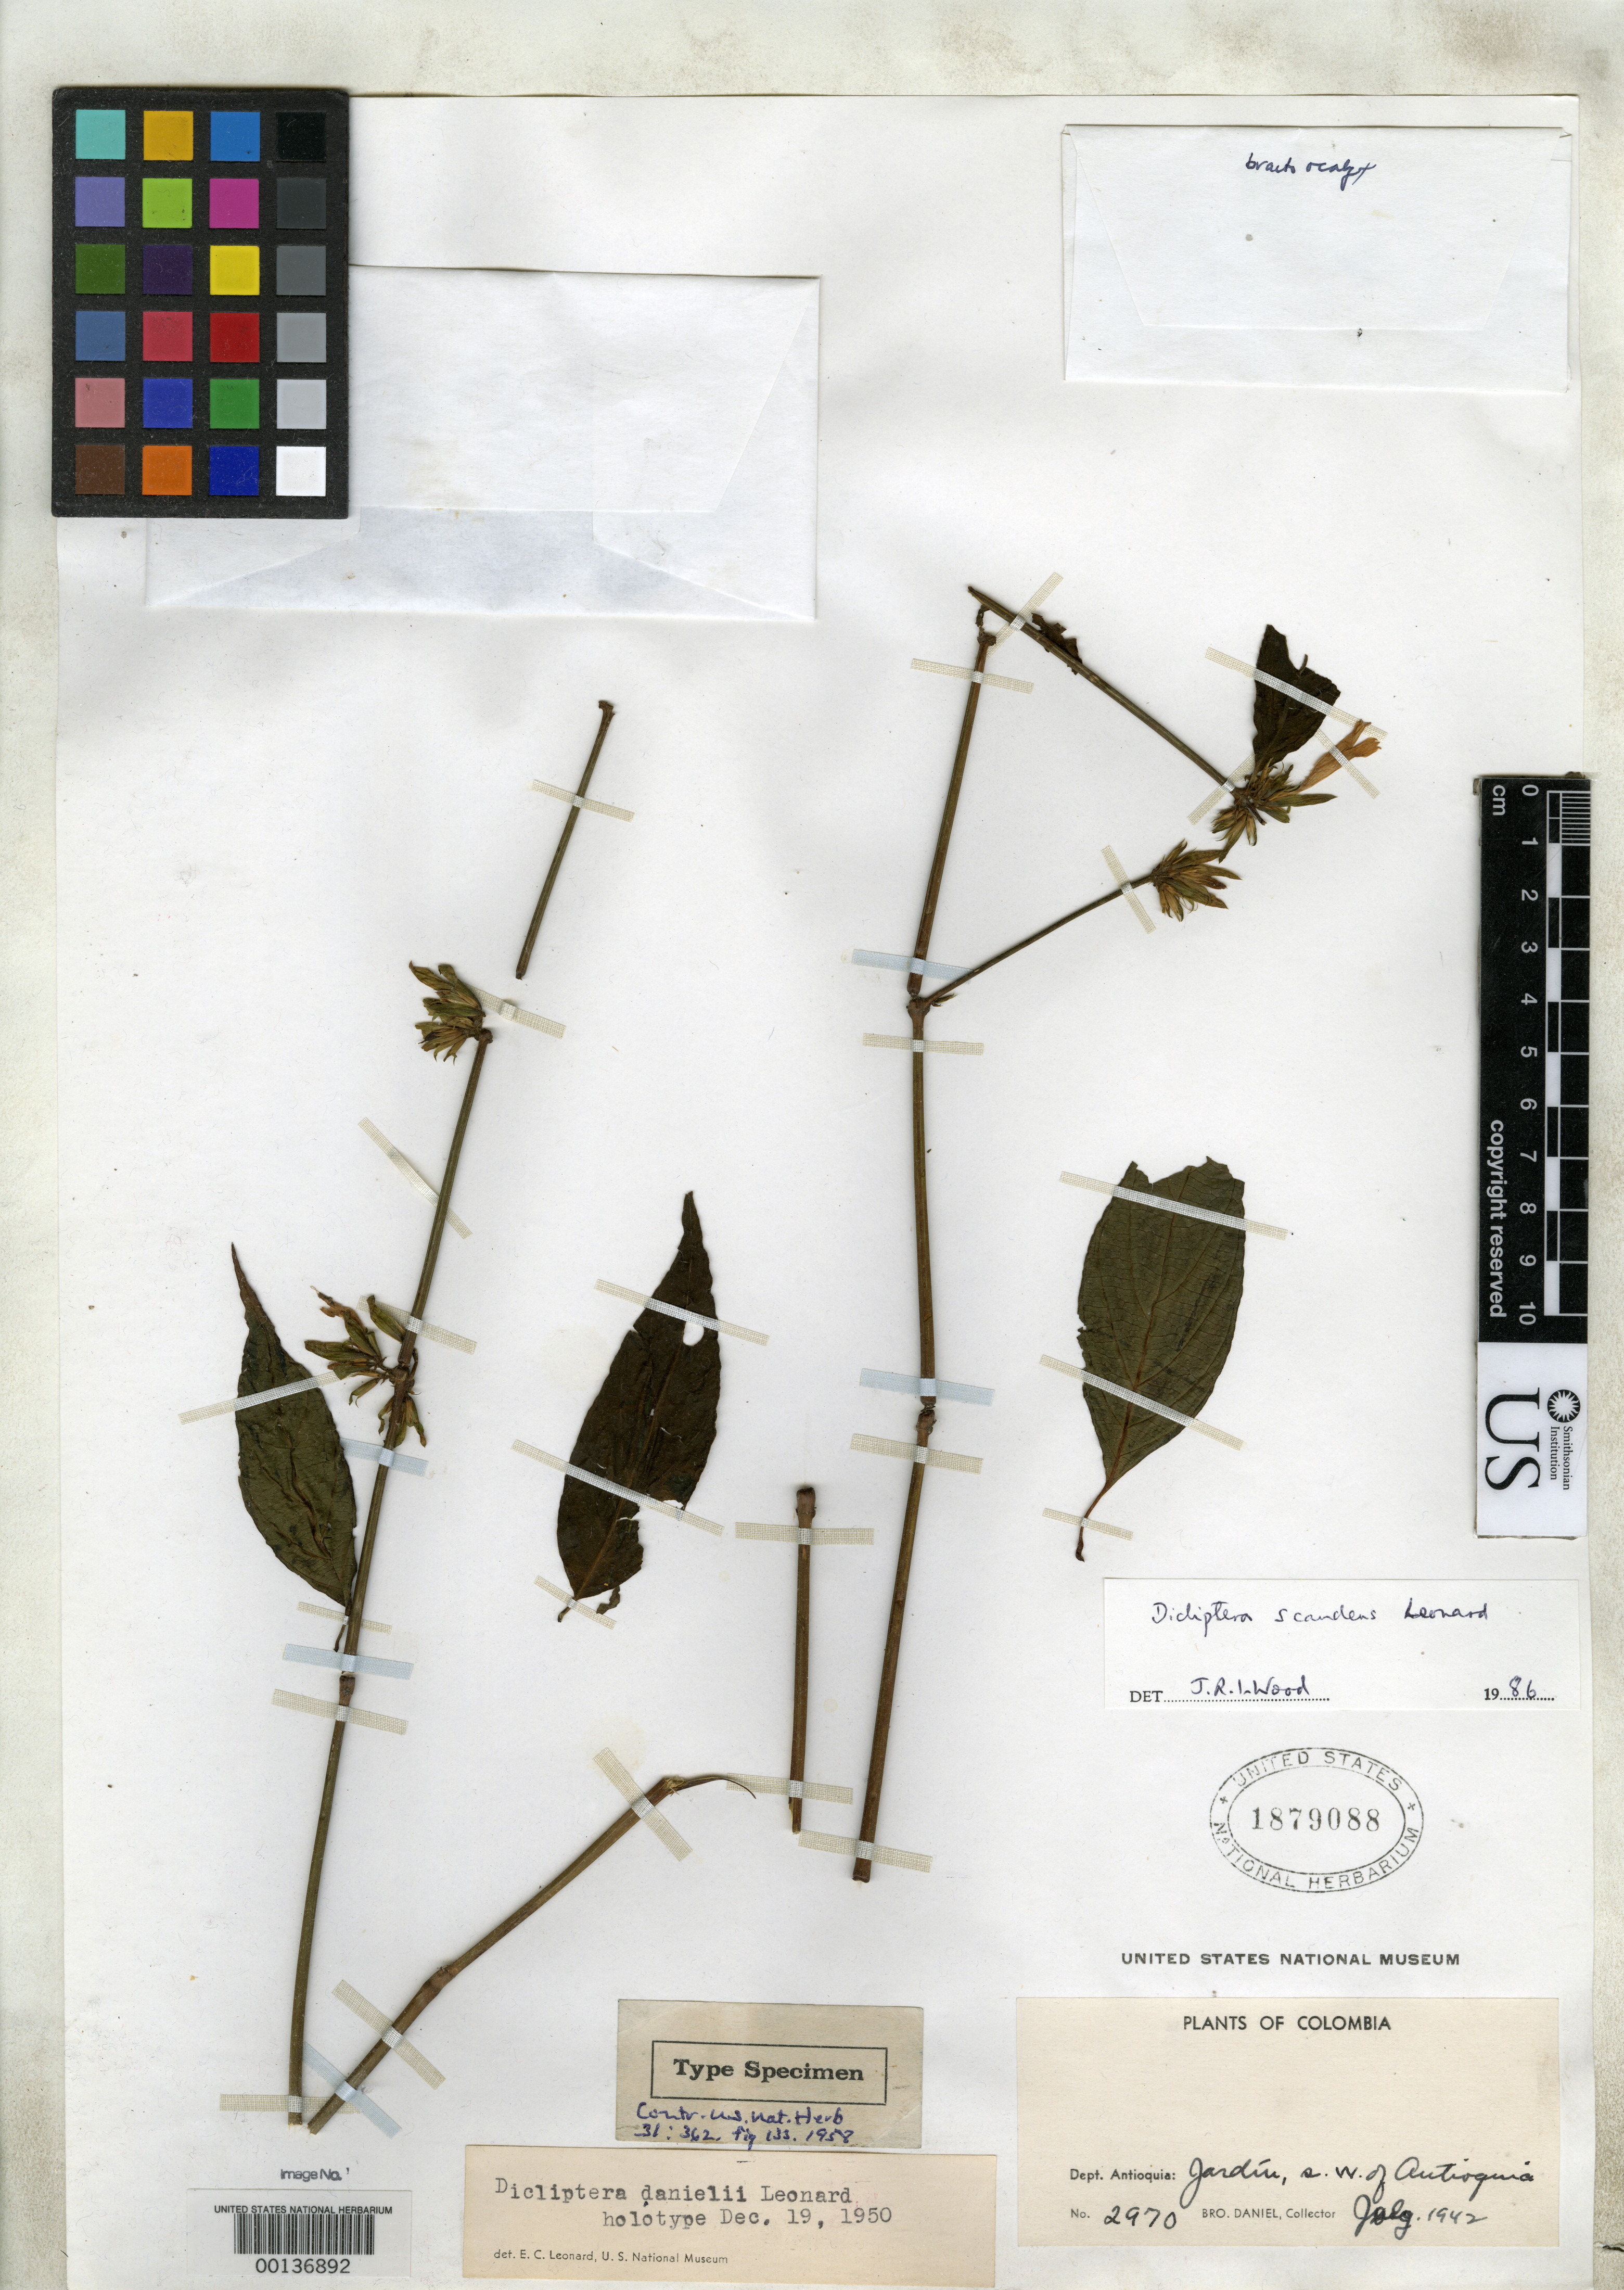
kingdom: Plantae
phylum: Tracheophyta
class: Magnoliopsida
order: Lamiales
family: Acanthaceae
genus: Dicliptera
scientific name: Dicliptera danielii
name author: Leonard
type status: Holotype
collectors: Bro. Daniel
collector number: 2970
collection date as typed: Jul 1942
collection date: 1942-07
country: Colombia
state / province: Antioquia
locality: Jardim, SW of Antioquia.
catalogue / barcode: US 1879088